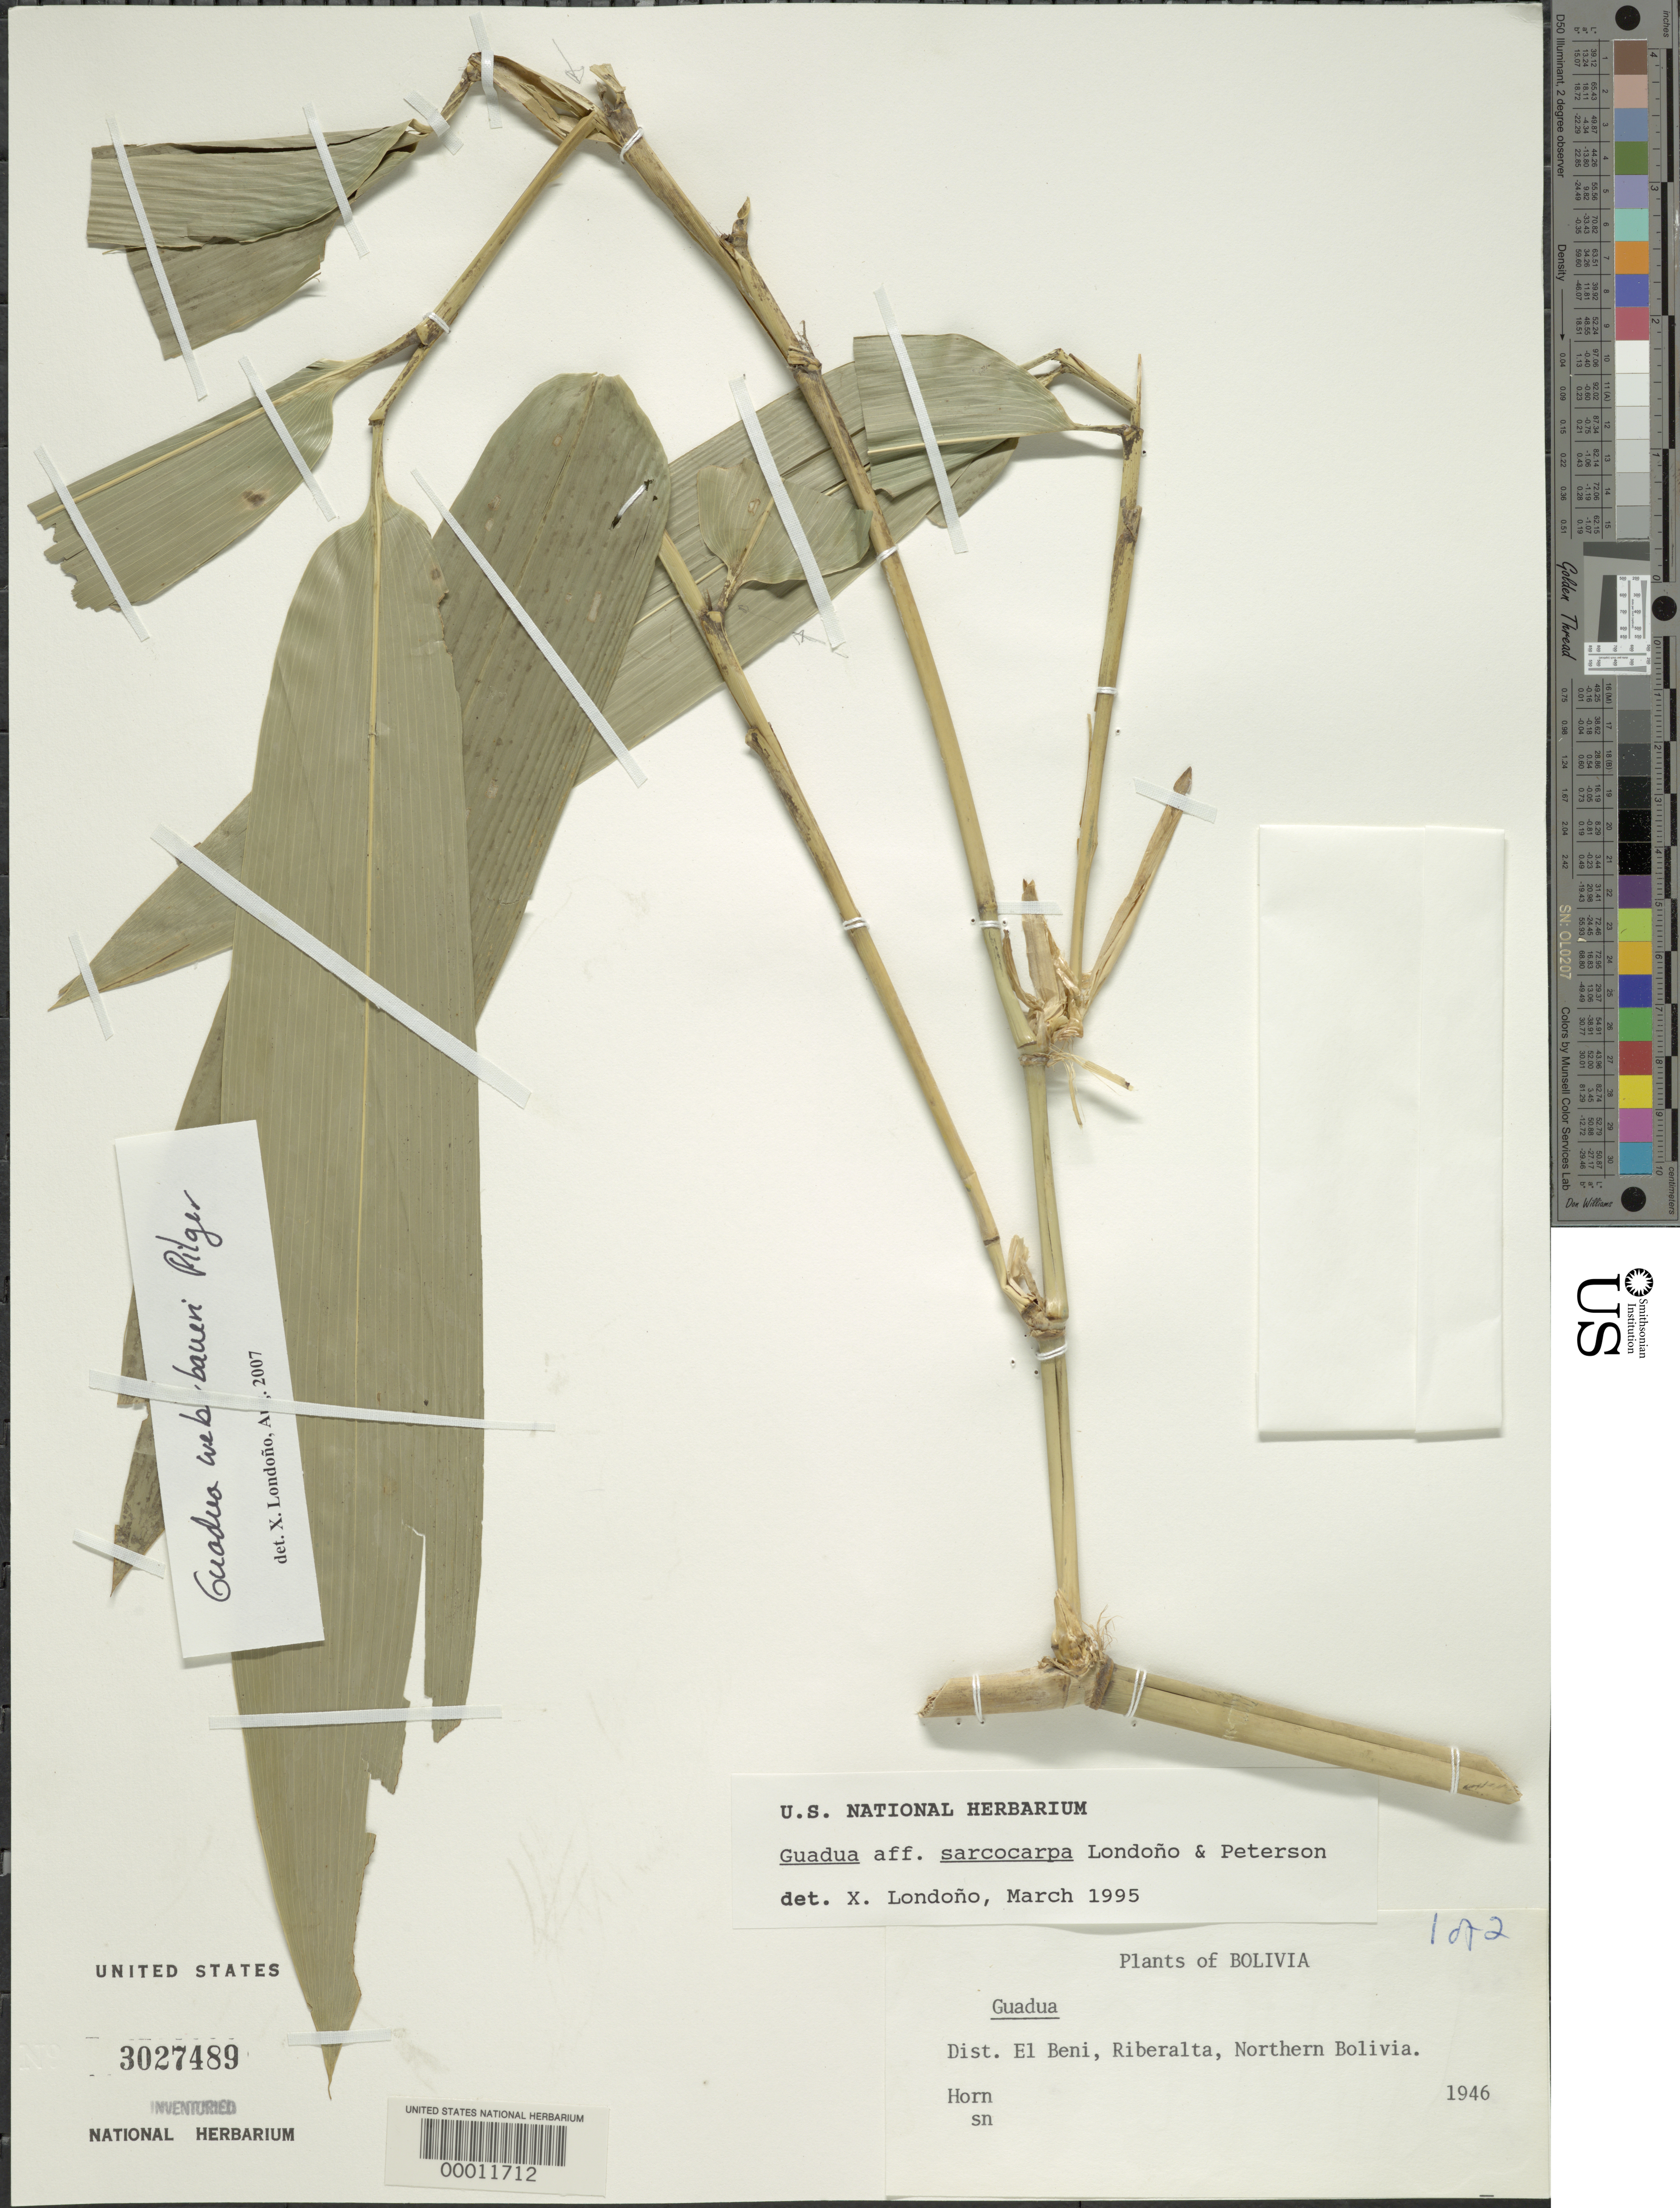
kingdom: Plantae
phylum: Tracheophyta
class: Liliopsida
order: Poales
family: Poaceae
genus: Guadua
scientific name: Guadua weberbaueri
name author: Pilg.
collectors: -. Horn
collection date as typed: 1946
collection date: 1946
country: Bolivia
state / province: Beni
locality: Riberalta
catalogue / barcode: US 3027489